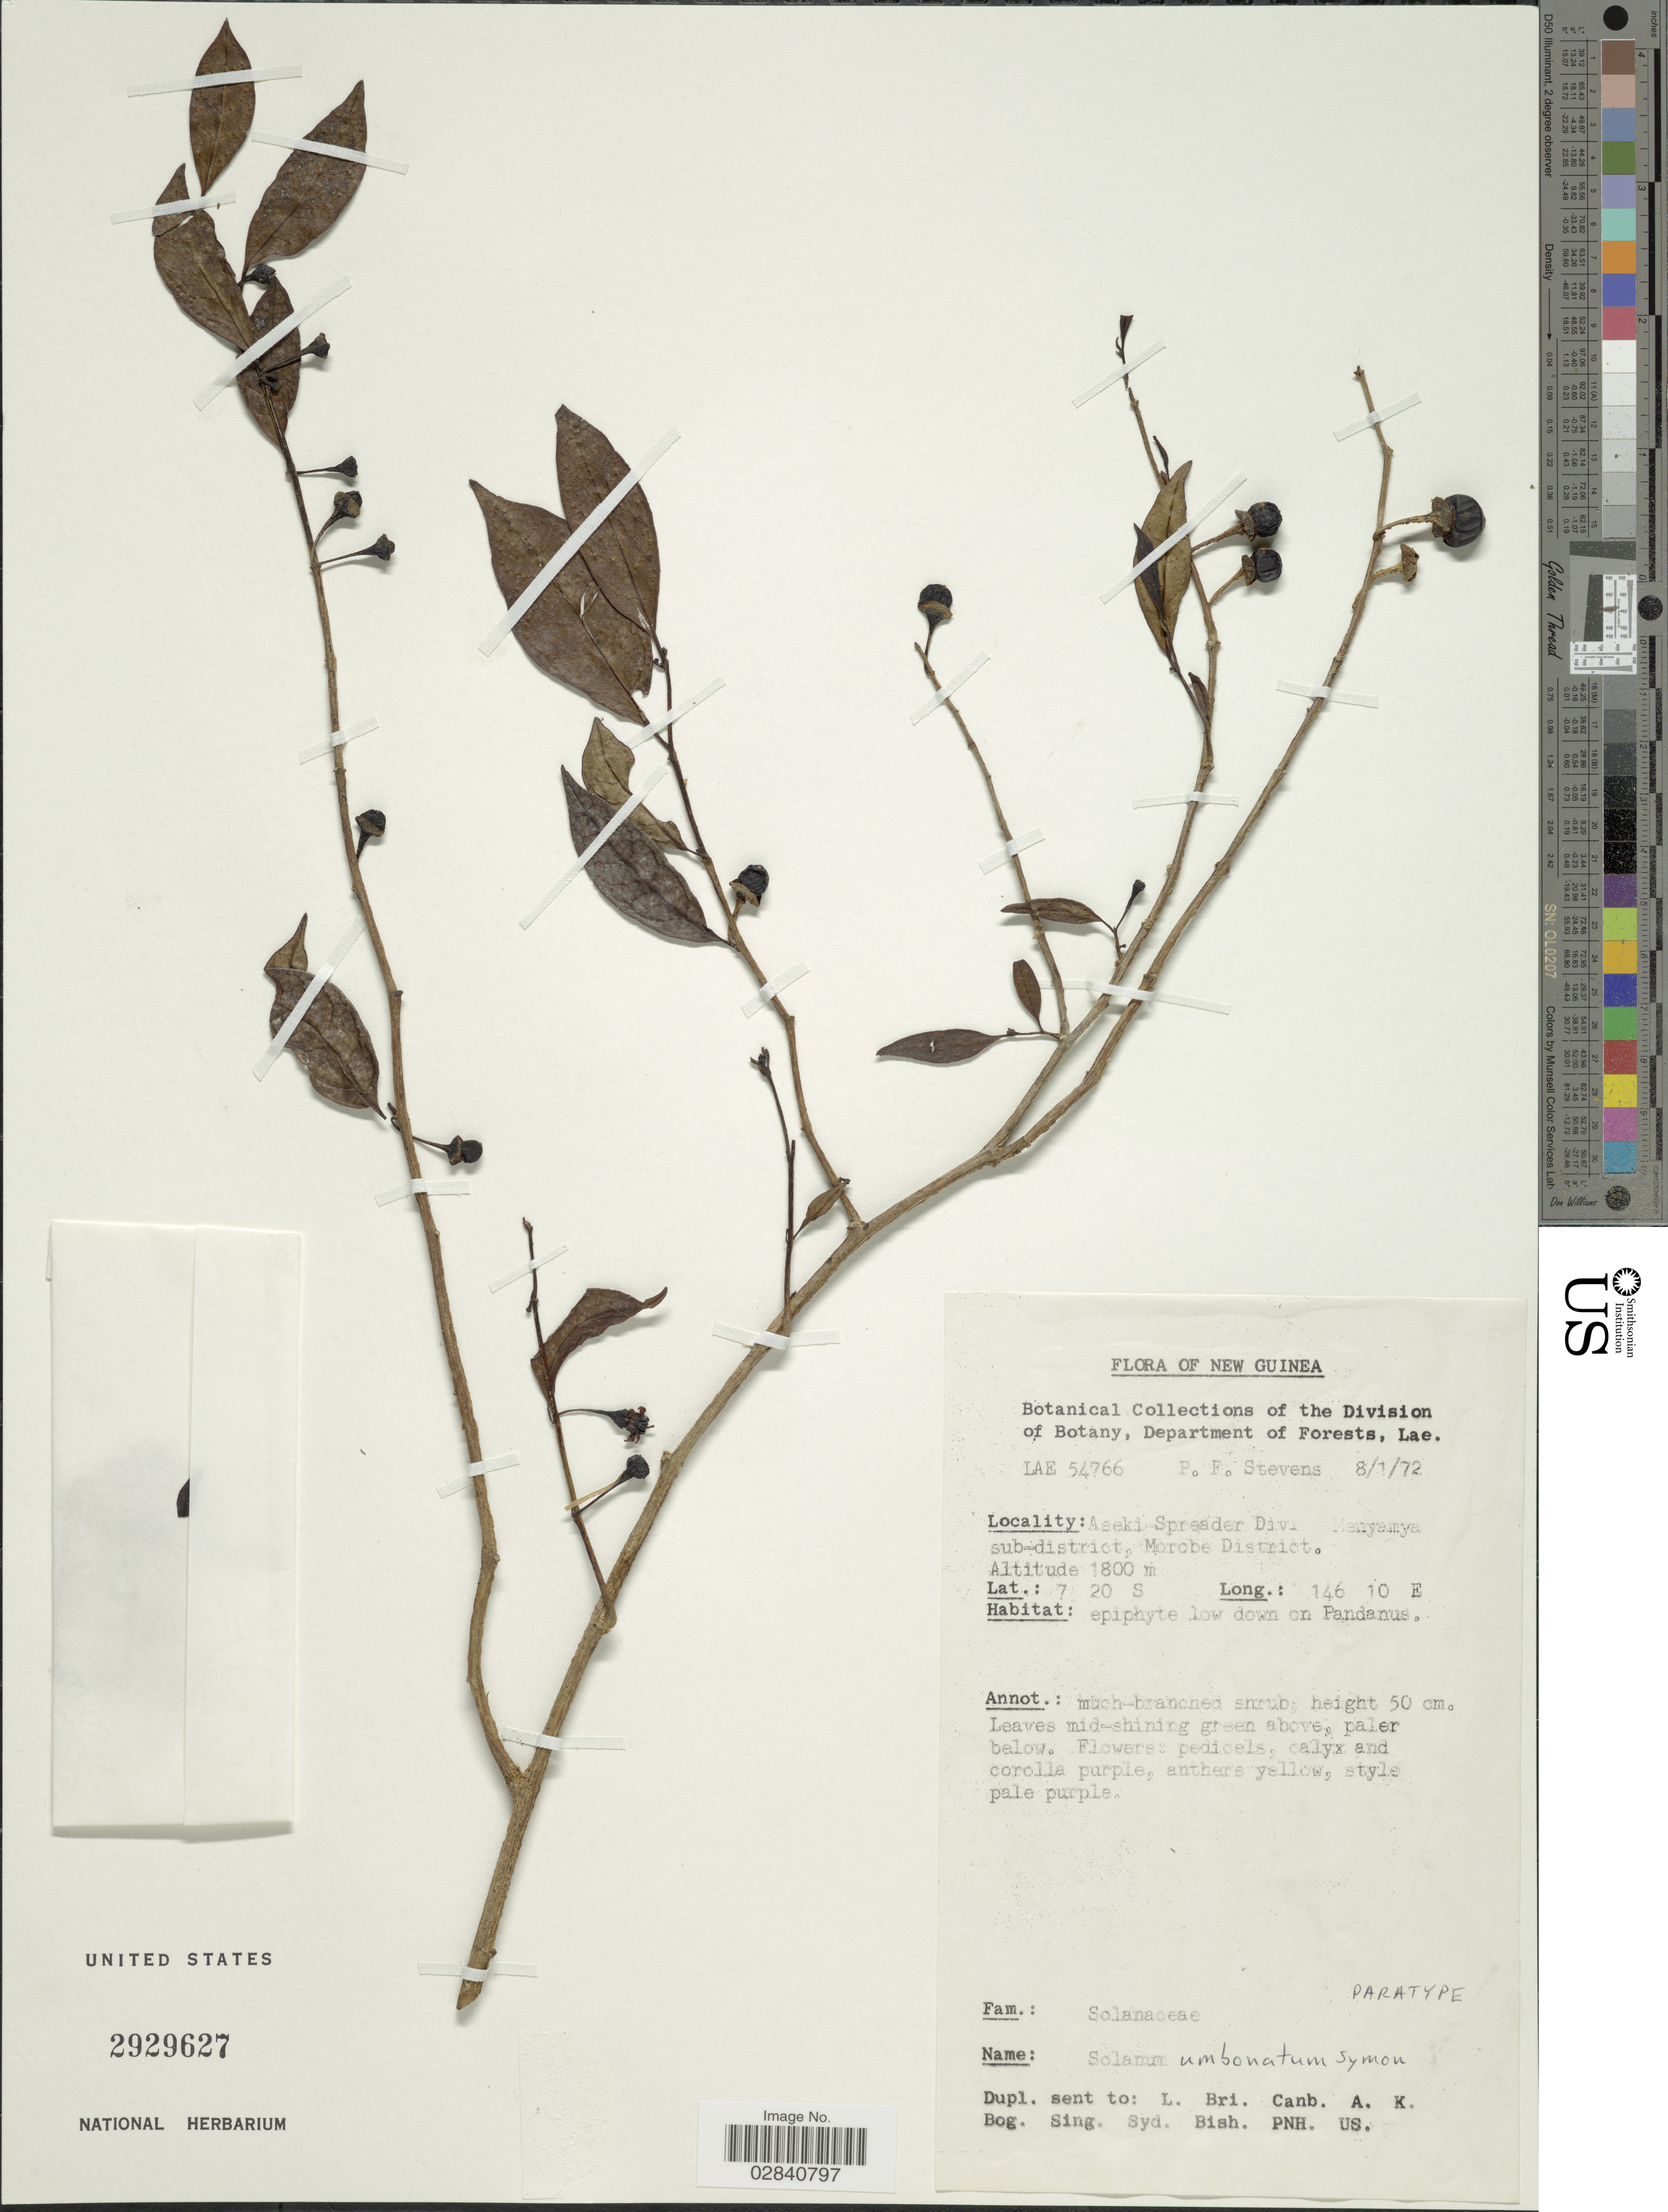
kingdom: Plantae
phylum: Tracheophyta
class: Magnoliopsida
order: Solanales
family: Solanaceae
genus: Lycianthes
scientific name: Lycianthes bambusarum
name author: (Bitter) Bitter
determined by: Knapp, S. D.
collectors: P. F. Stevens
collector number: LAE 54766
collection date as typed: Transcribed d/m/y: 8/1/72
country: Papua New Guinea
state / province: Morobe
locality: New Guinea. Aseki Spreader Divi Menyamya sub-district, Morobe District.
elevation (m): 1800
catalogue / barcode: US 2929627